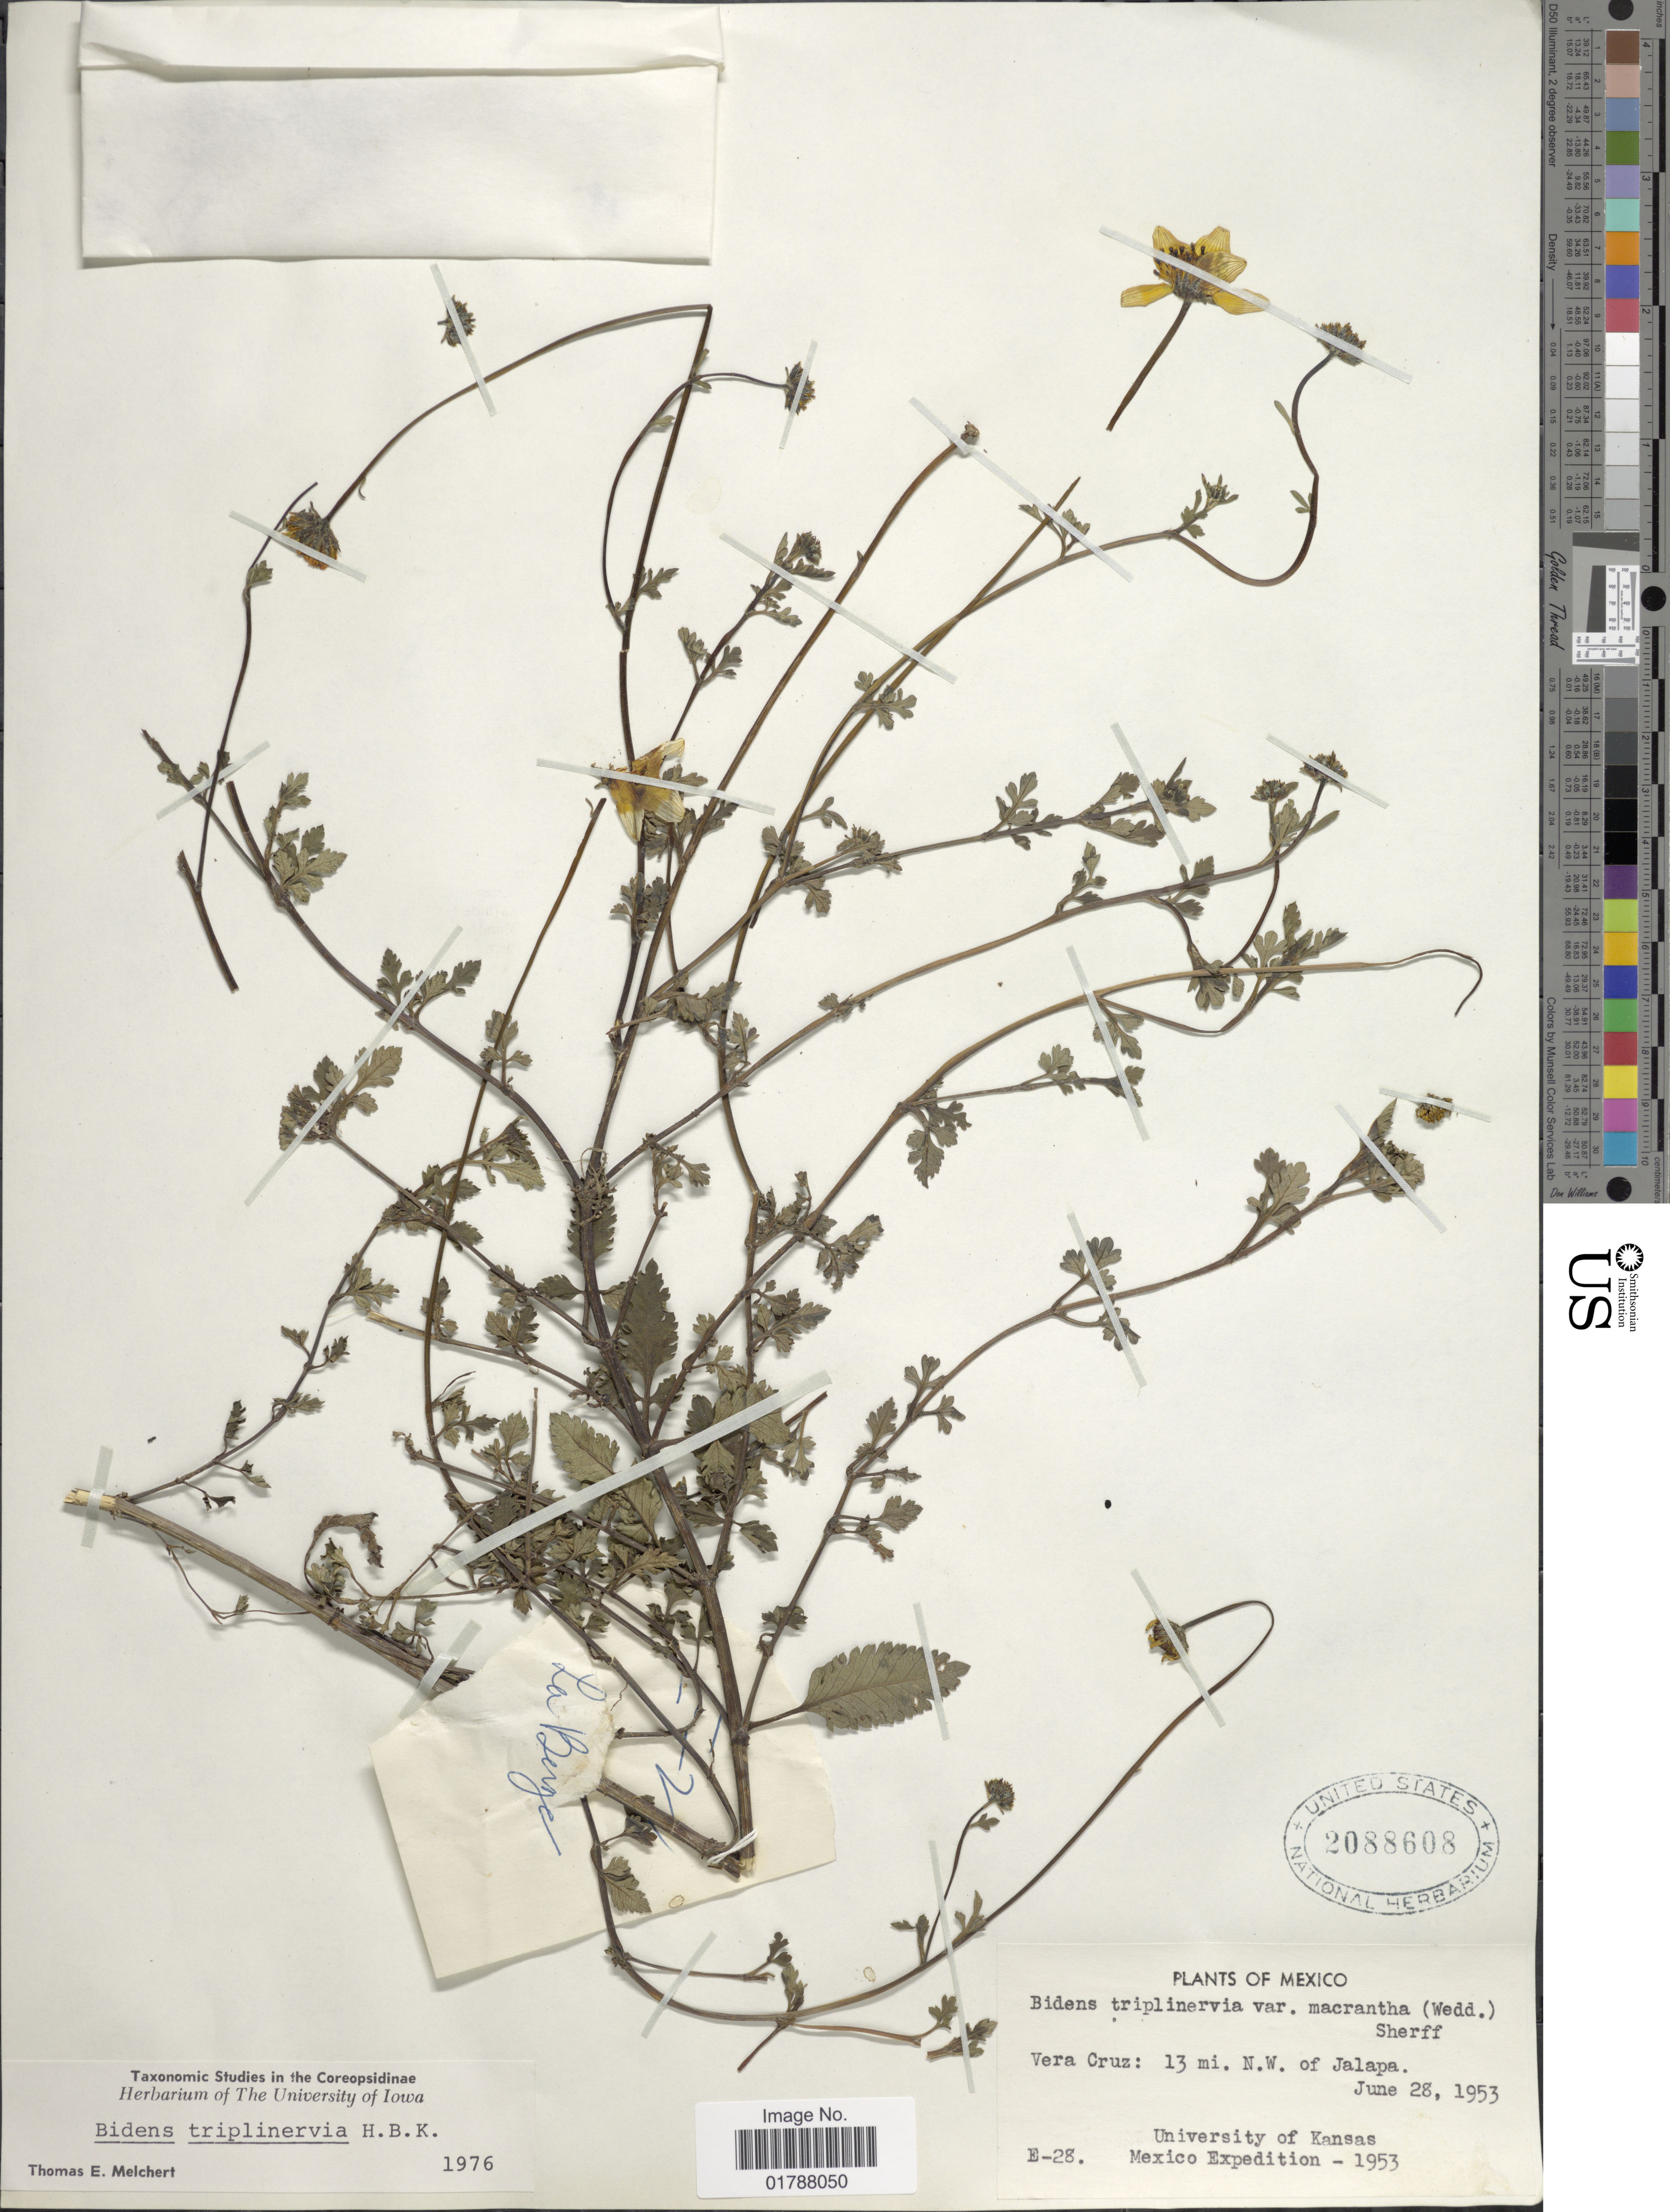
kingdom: Plantae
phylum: Tracheophyta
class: Magnoliopsida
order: Asterales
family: Asteraceae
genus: Bidens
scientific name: Bidens triplinervia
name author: Kunth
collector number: E-28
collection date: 1953-06-28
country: Mexico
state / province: Veracruz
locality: Vera Cruz: 13 mi. N. W. of Jalapa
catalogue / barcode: US 2088608